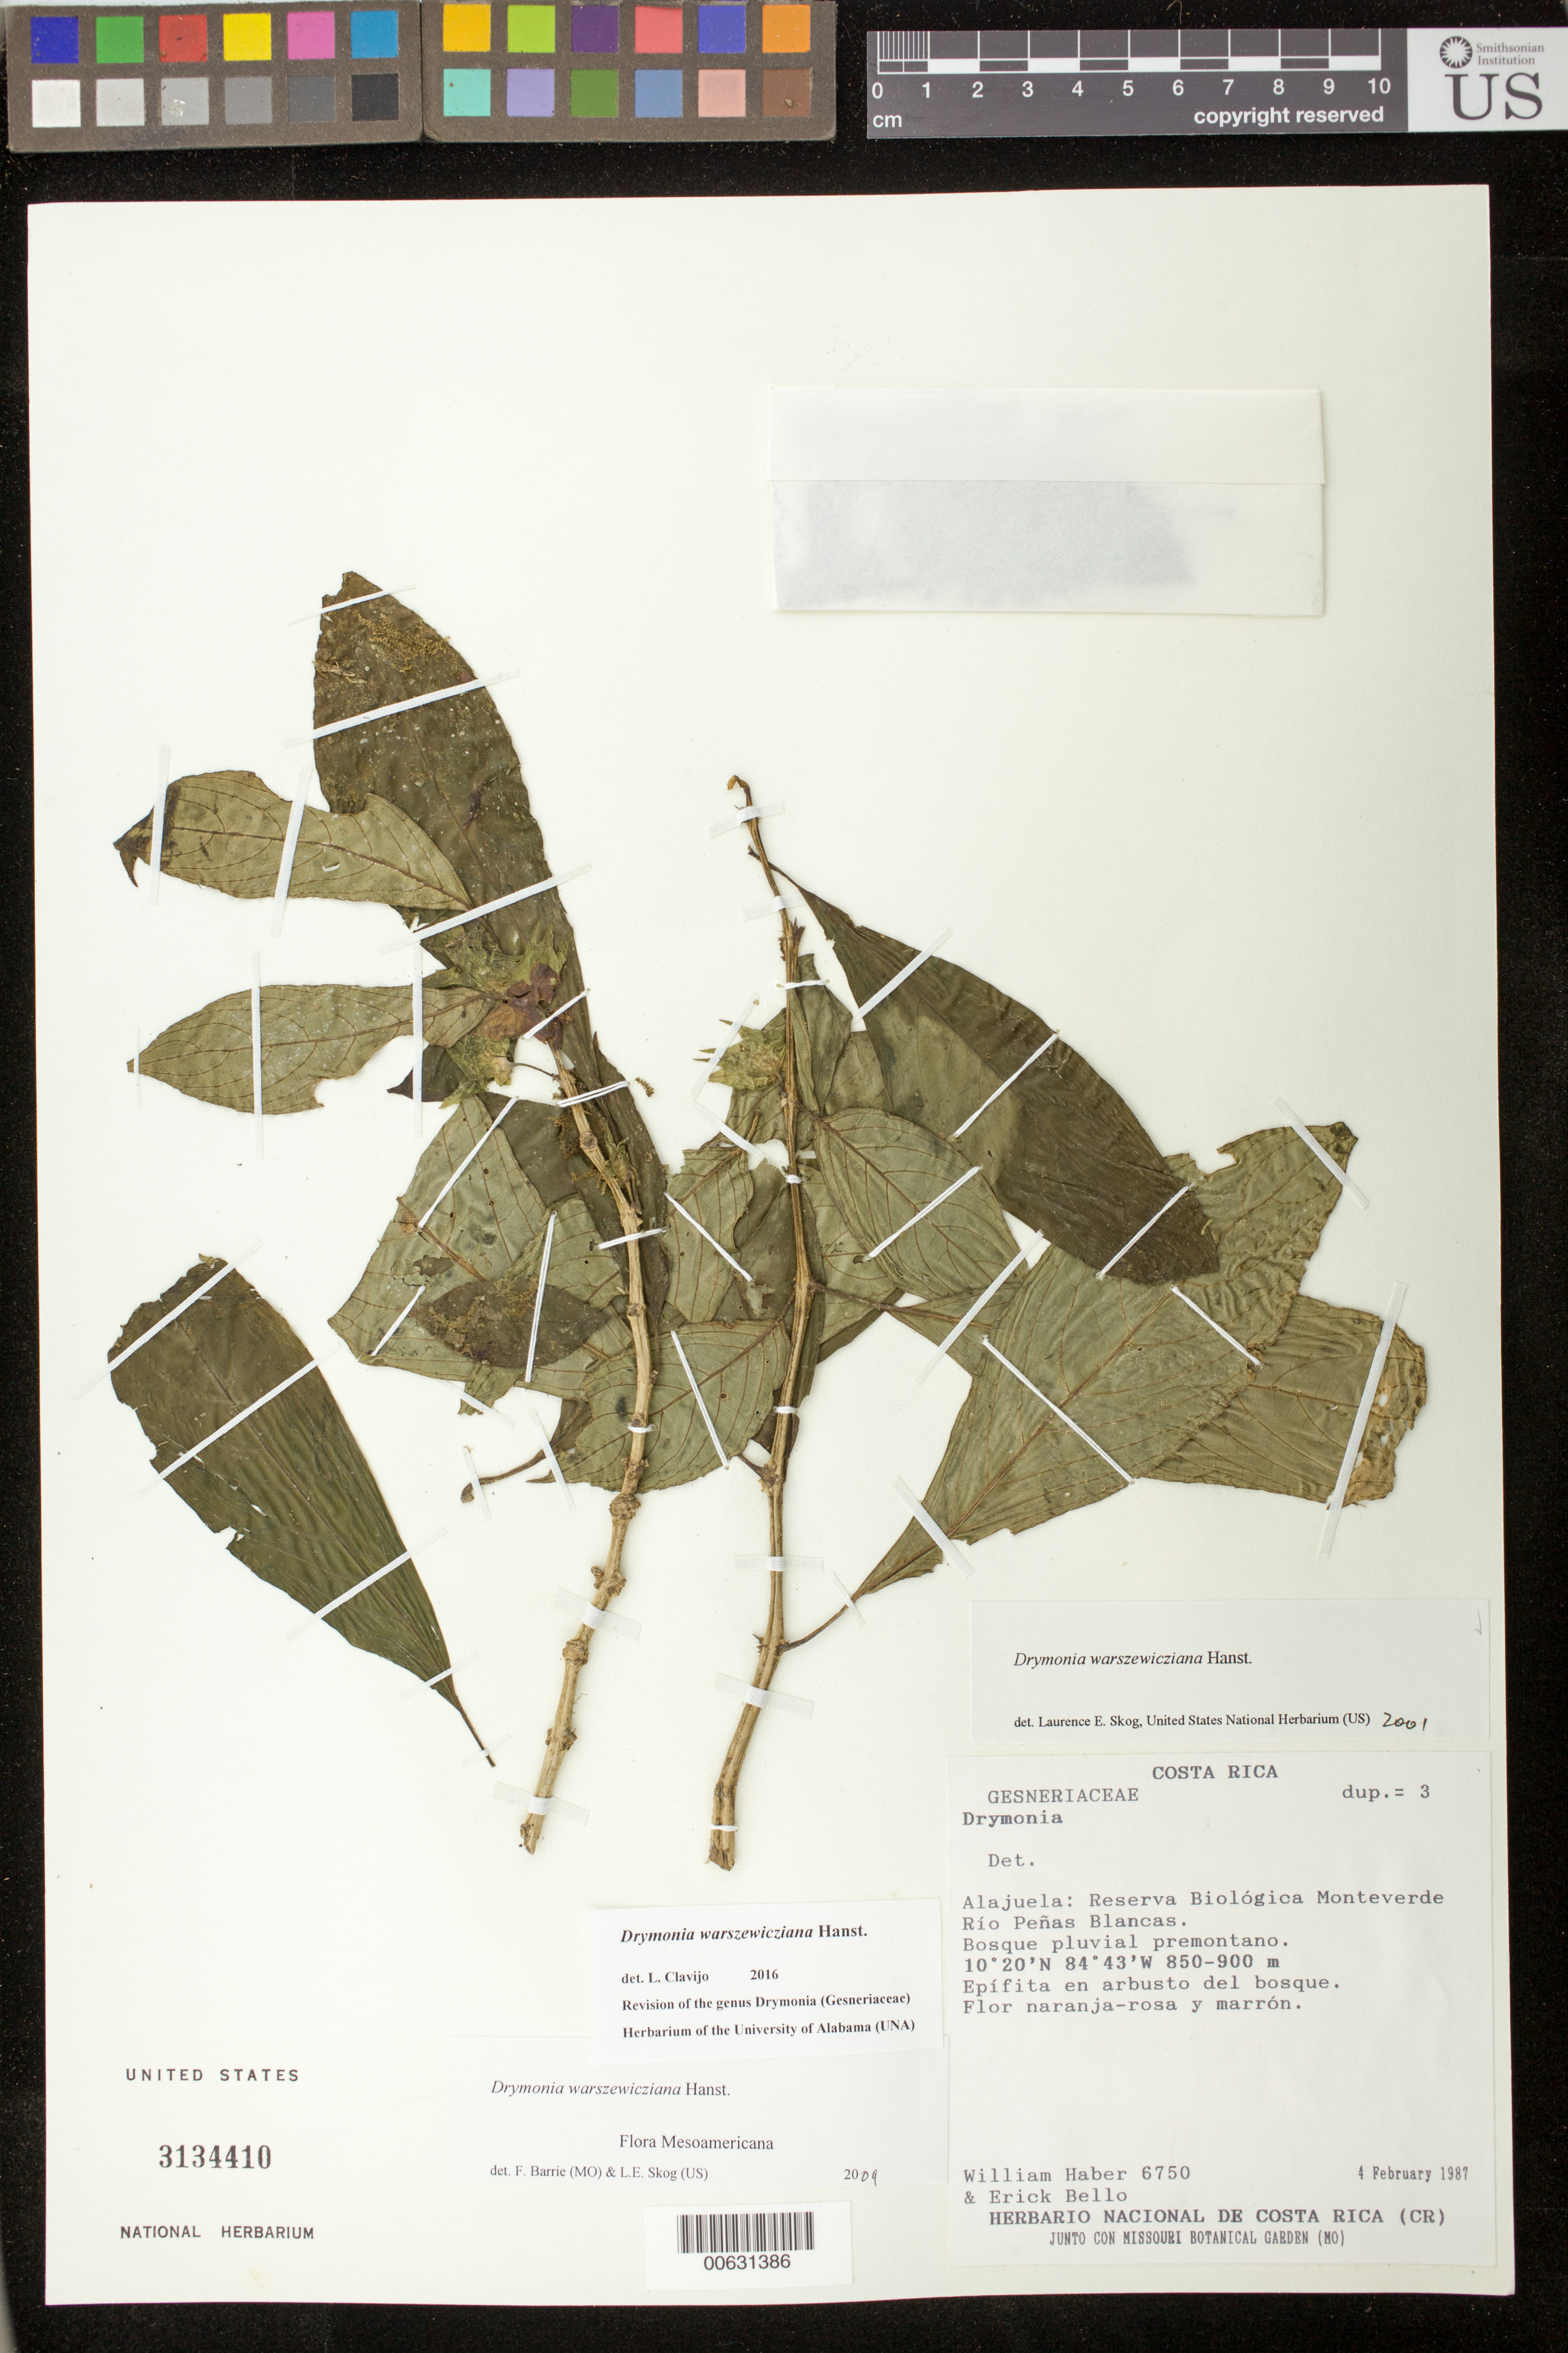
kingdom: Plantae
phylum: Tracheophyta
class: Magnoliopsida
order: Lamiales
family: Gesneriaceae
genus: Drymonia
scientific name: Drymonia warszewicziana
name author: Hanst.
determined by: Skog, Laurence E.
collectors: W. Haber & E. Bello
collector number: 6750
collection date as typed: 04 Feb 1987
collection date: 1987-02-04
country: Costa Rica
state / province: Alajuela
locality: Reserva Biológica Monteverde, Río Peñas Blancas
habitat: Bosque pluvial premontano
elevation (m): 850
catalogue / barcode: US 3134410